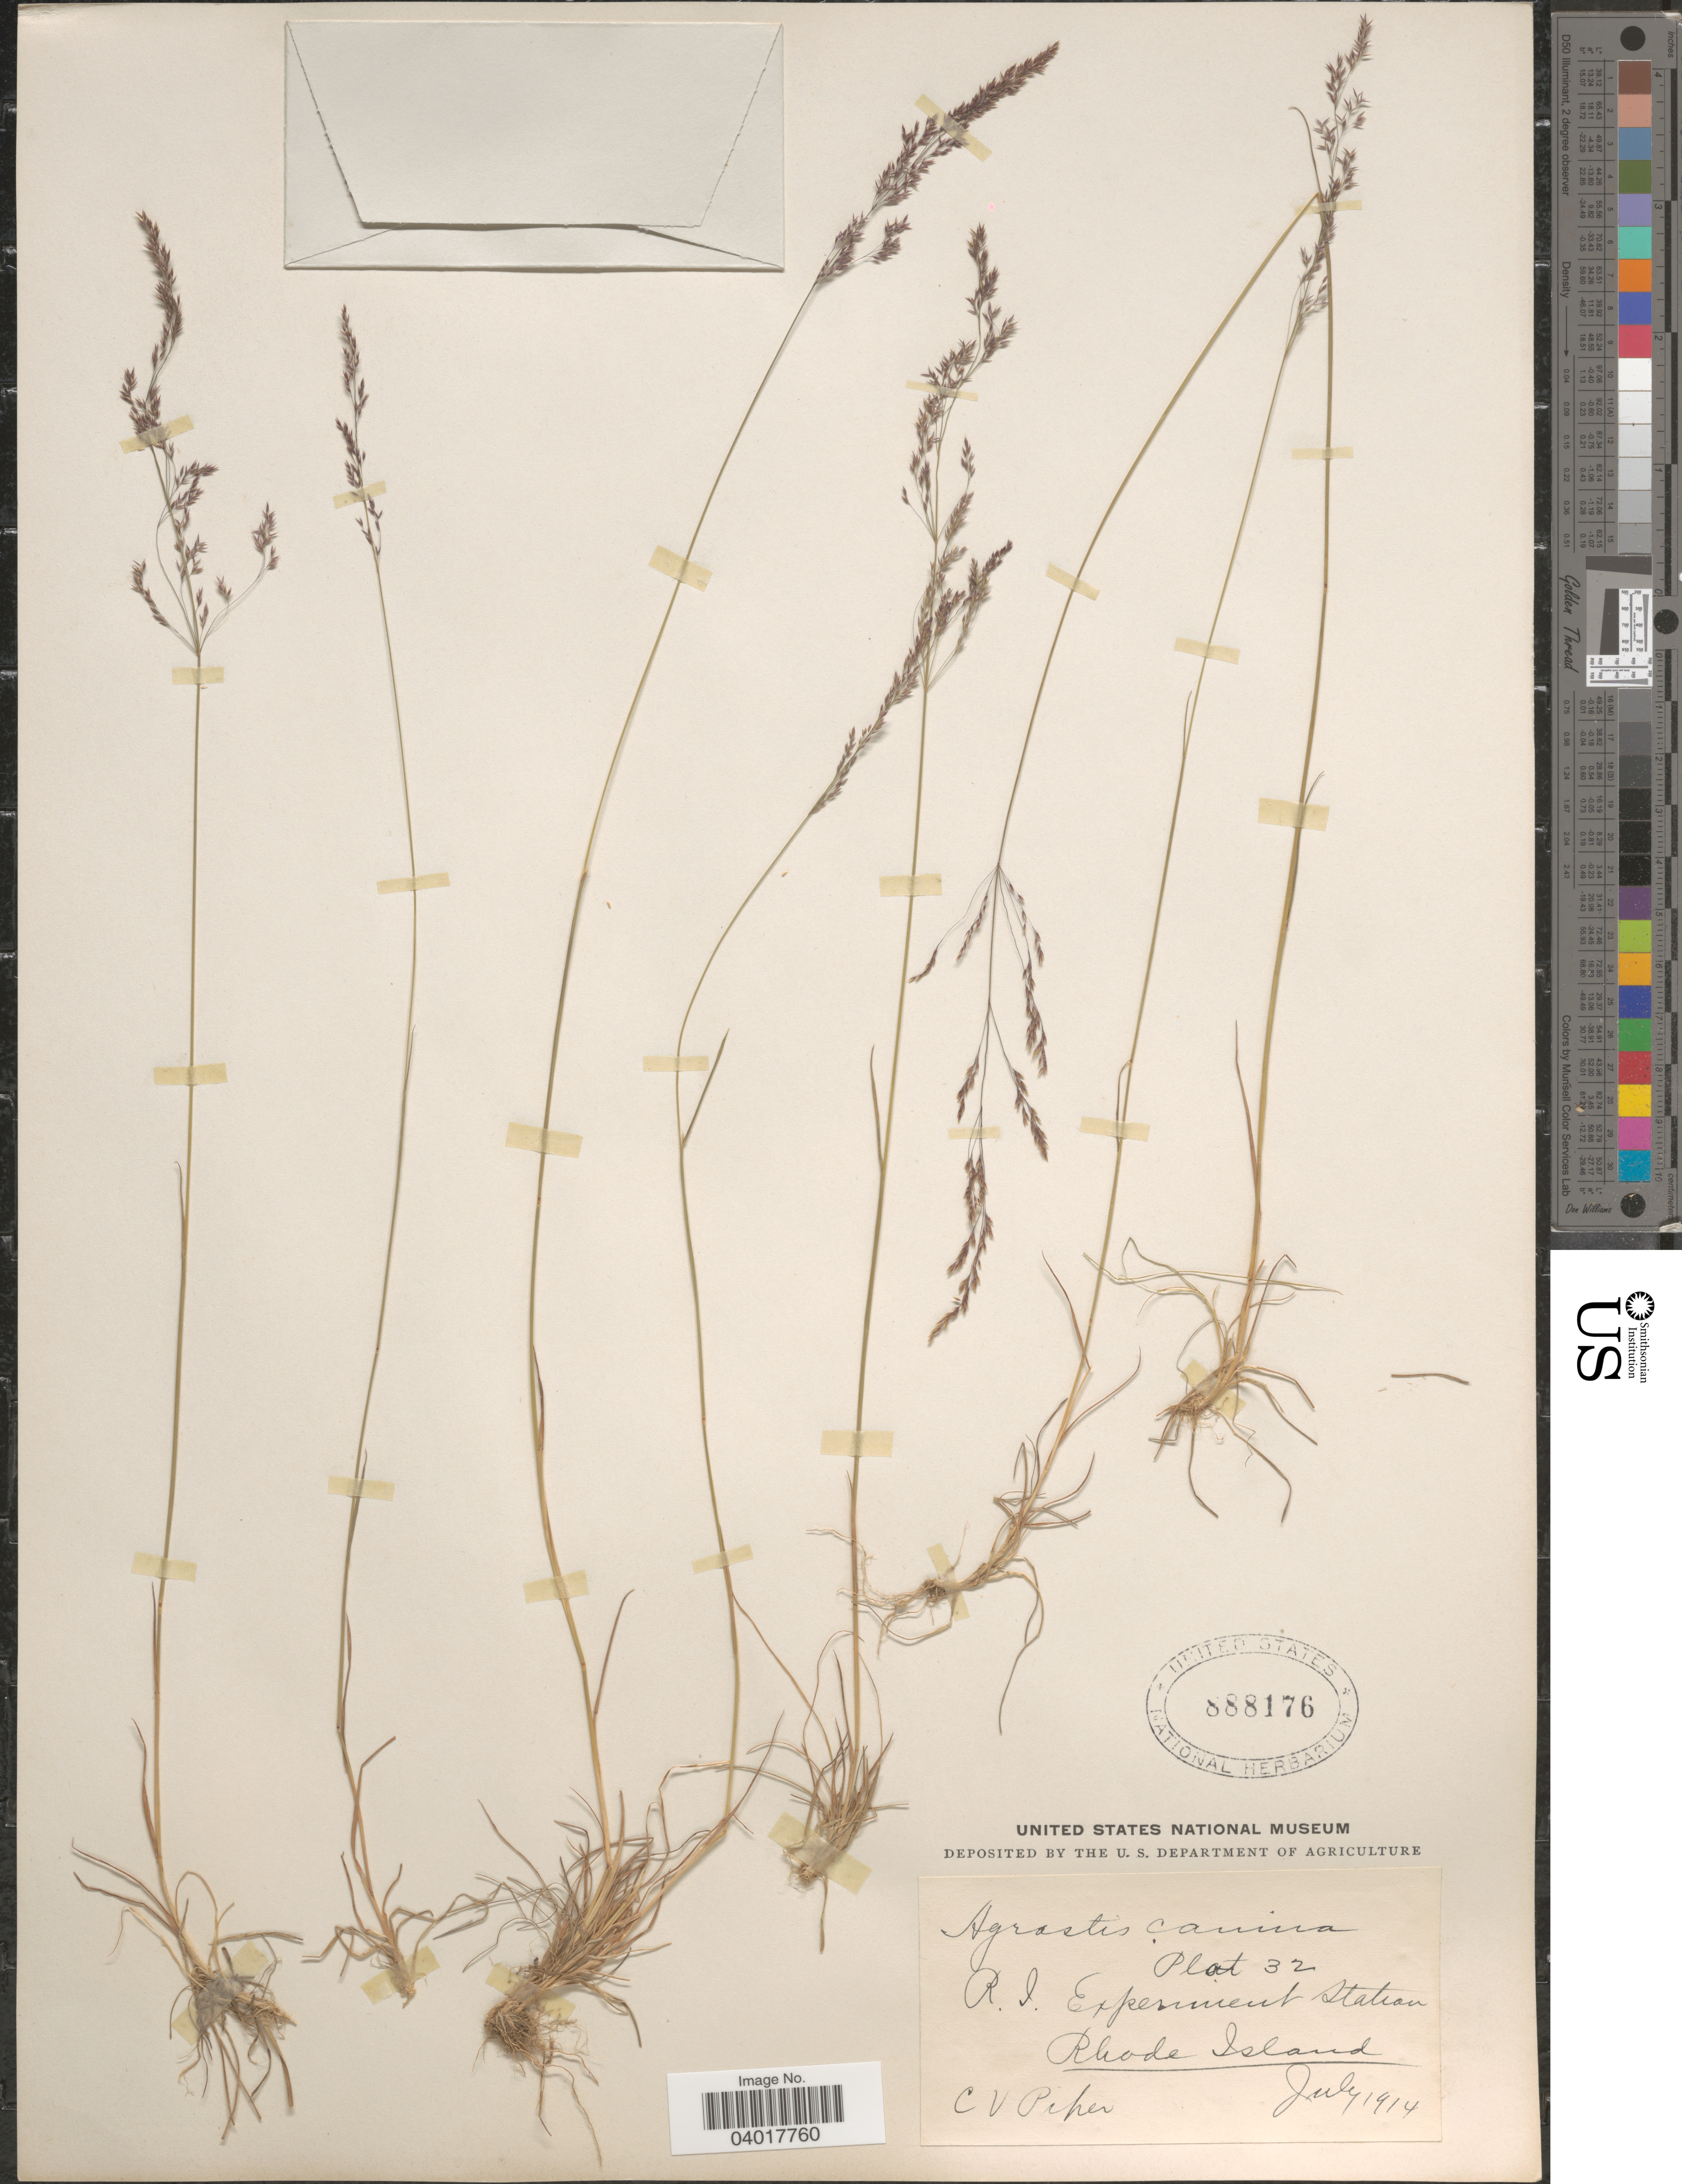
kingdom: Plantae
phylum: Tracheophyta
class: Liliopsida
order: Poales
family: Poaceae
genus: Agrostis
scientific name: Agrostis canina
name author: L.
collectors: C. V. Piper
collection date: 1914-07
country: United States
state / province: Rhode Island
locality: Plot 32. R. I. Experiment Station.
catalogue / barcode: US 888176